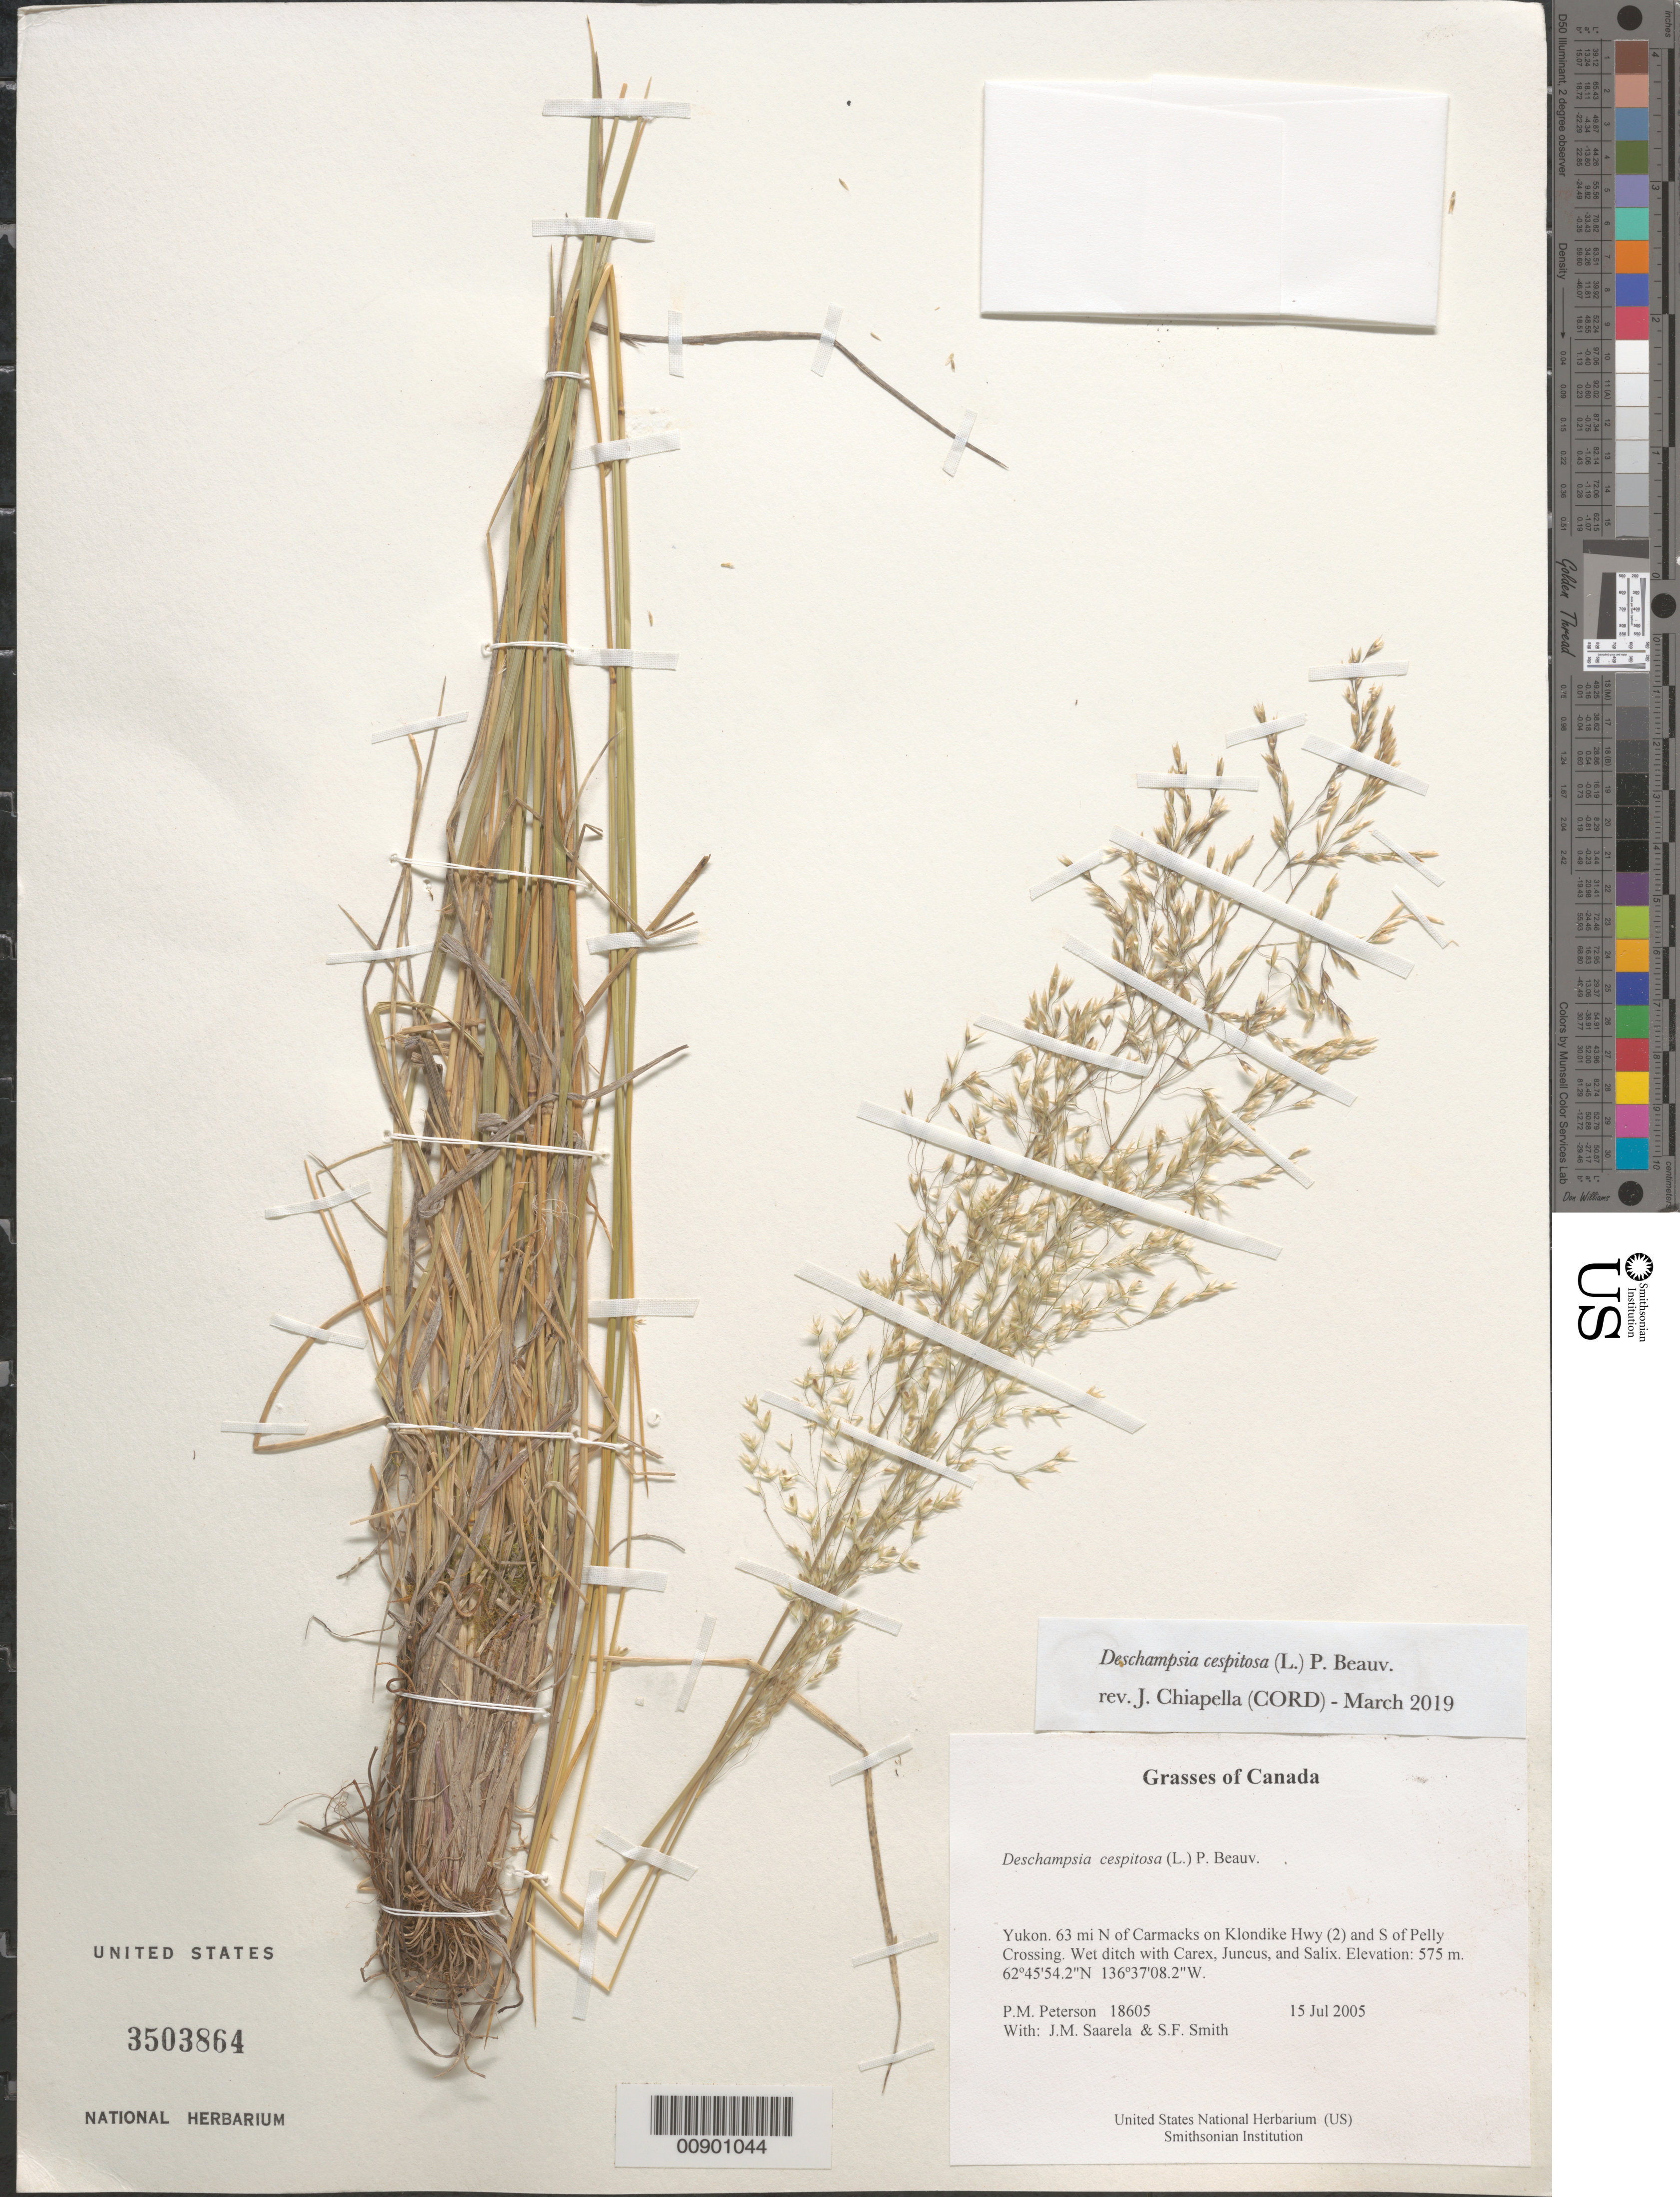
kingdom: Plantae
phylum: Tracheophyta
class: Liliopsida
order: Poales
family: Poaceae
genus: Deschampsia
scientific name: Deschampsia cespitosa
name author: (L.) P. Beauv.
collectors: P. M. Peterson, J. Saarela & S.F. Smith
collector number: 18605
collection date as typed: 15 Jul 2004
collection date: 2004-07-15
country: Canada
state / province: Yukon Territory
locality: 63 mi N of Carmacks on Klondike Hwy (2) and S of Pelly Crossing. Wet ditch with Carex, Juncus, and Salix.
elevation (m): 575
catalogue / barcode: US 3503864